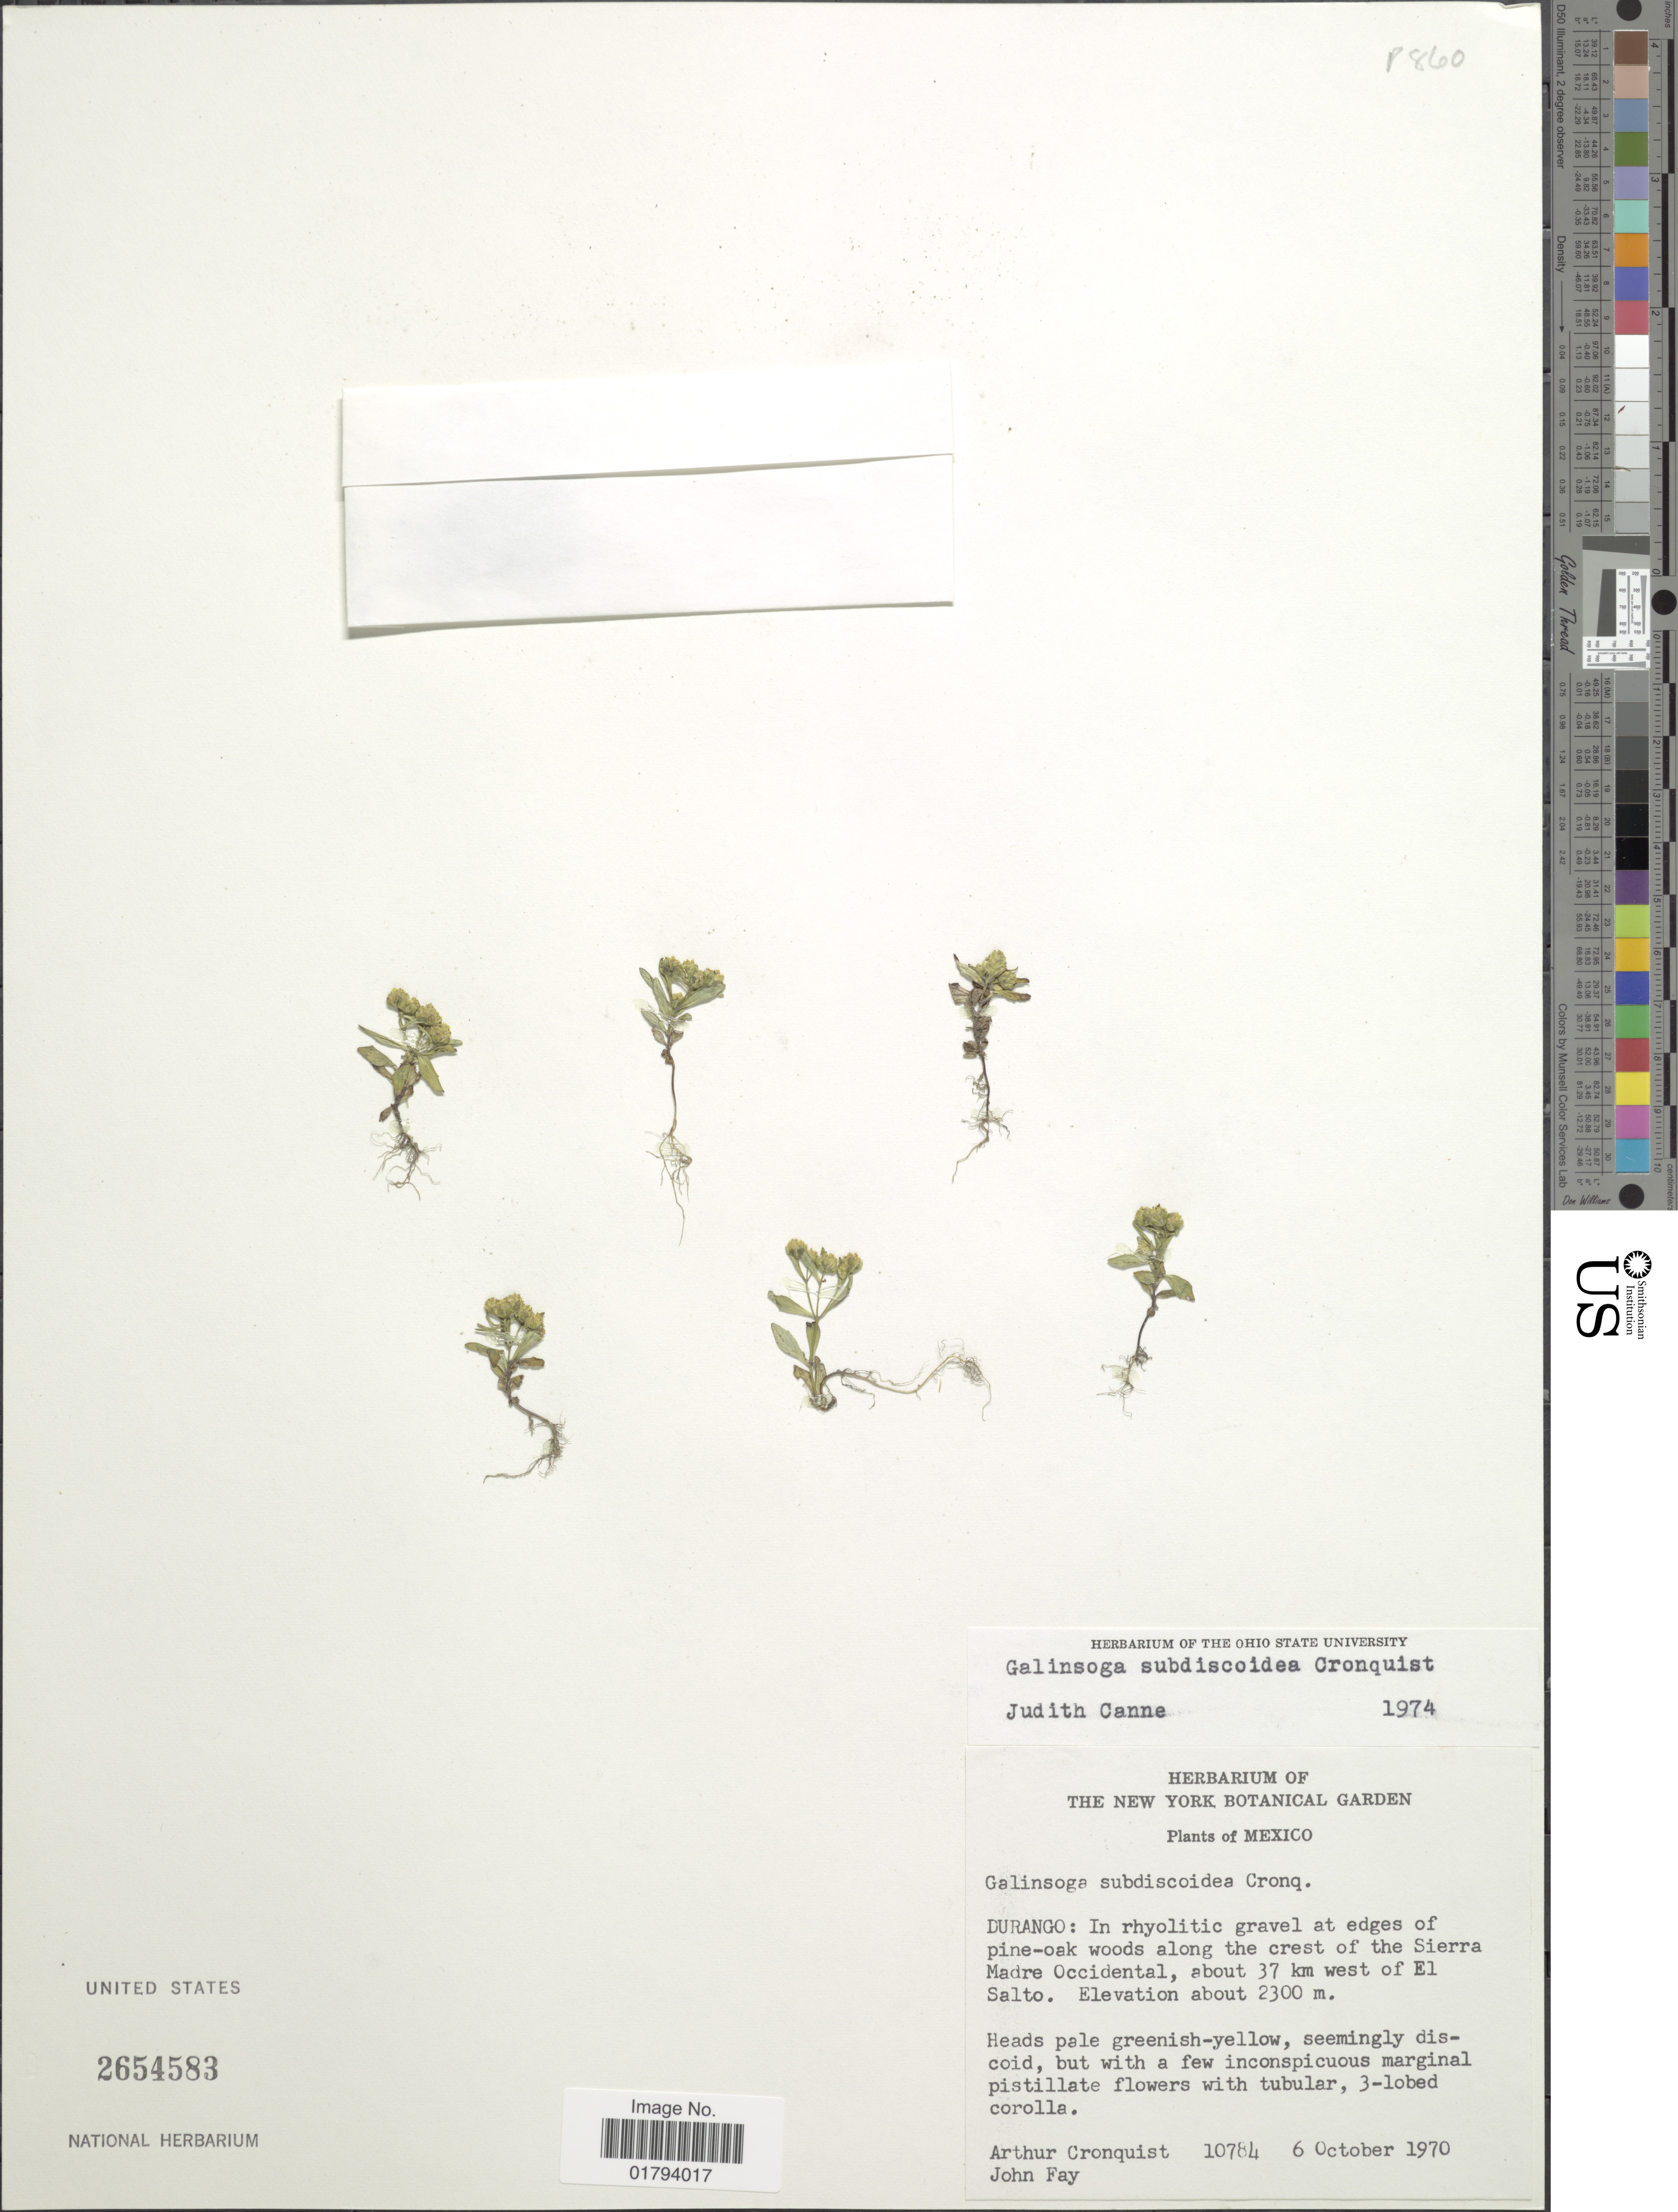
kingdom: Plantae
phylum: Tracheophyta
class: Magnoliopsida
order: Asterales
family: Asteraceae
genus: Galinsoga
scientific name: Galinsoga subdiscoidea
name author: Cronq.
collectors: A. J. Cronquist & J. M. Fay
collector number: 10784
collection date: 1970-10-06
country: Mexico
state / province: Durango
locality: Along the crest of the Sierra Madre Occidental, about 37 km west of El Salto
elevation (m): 2300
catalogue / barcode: US 2654583